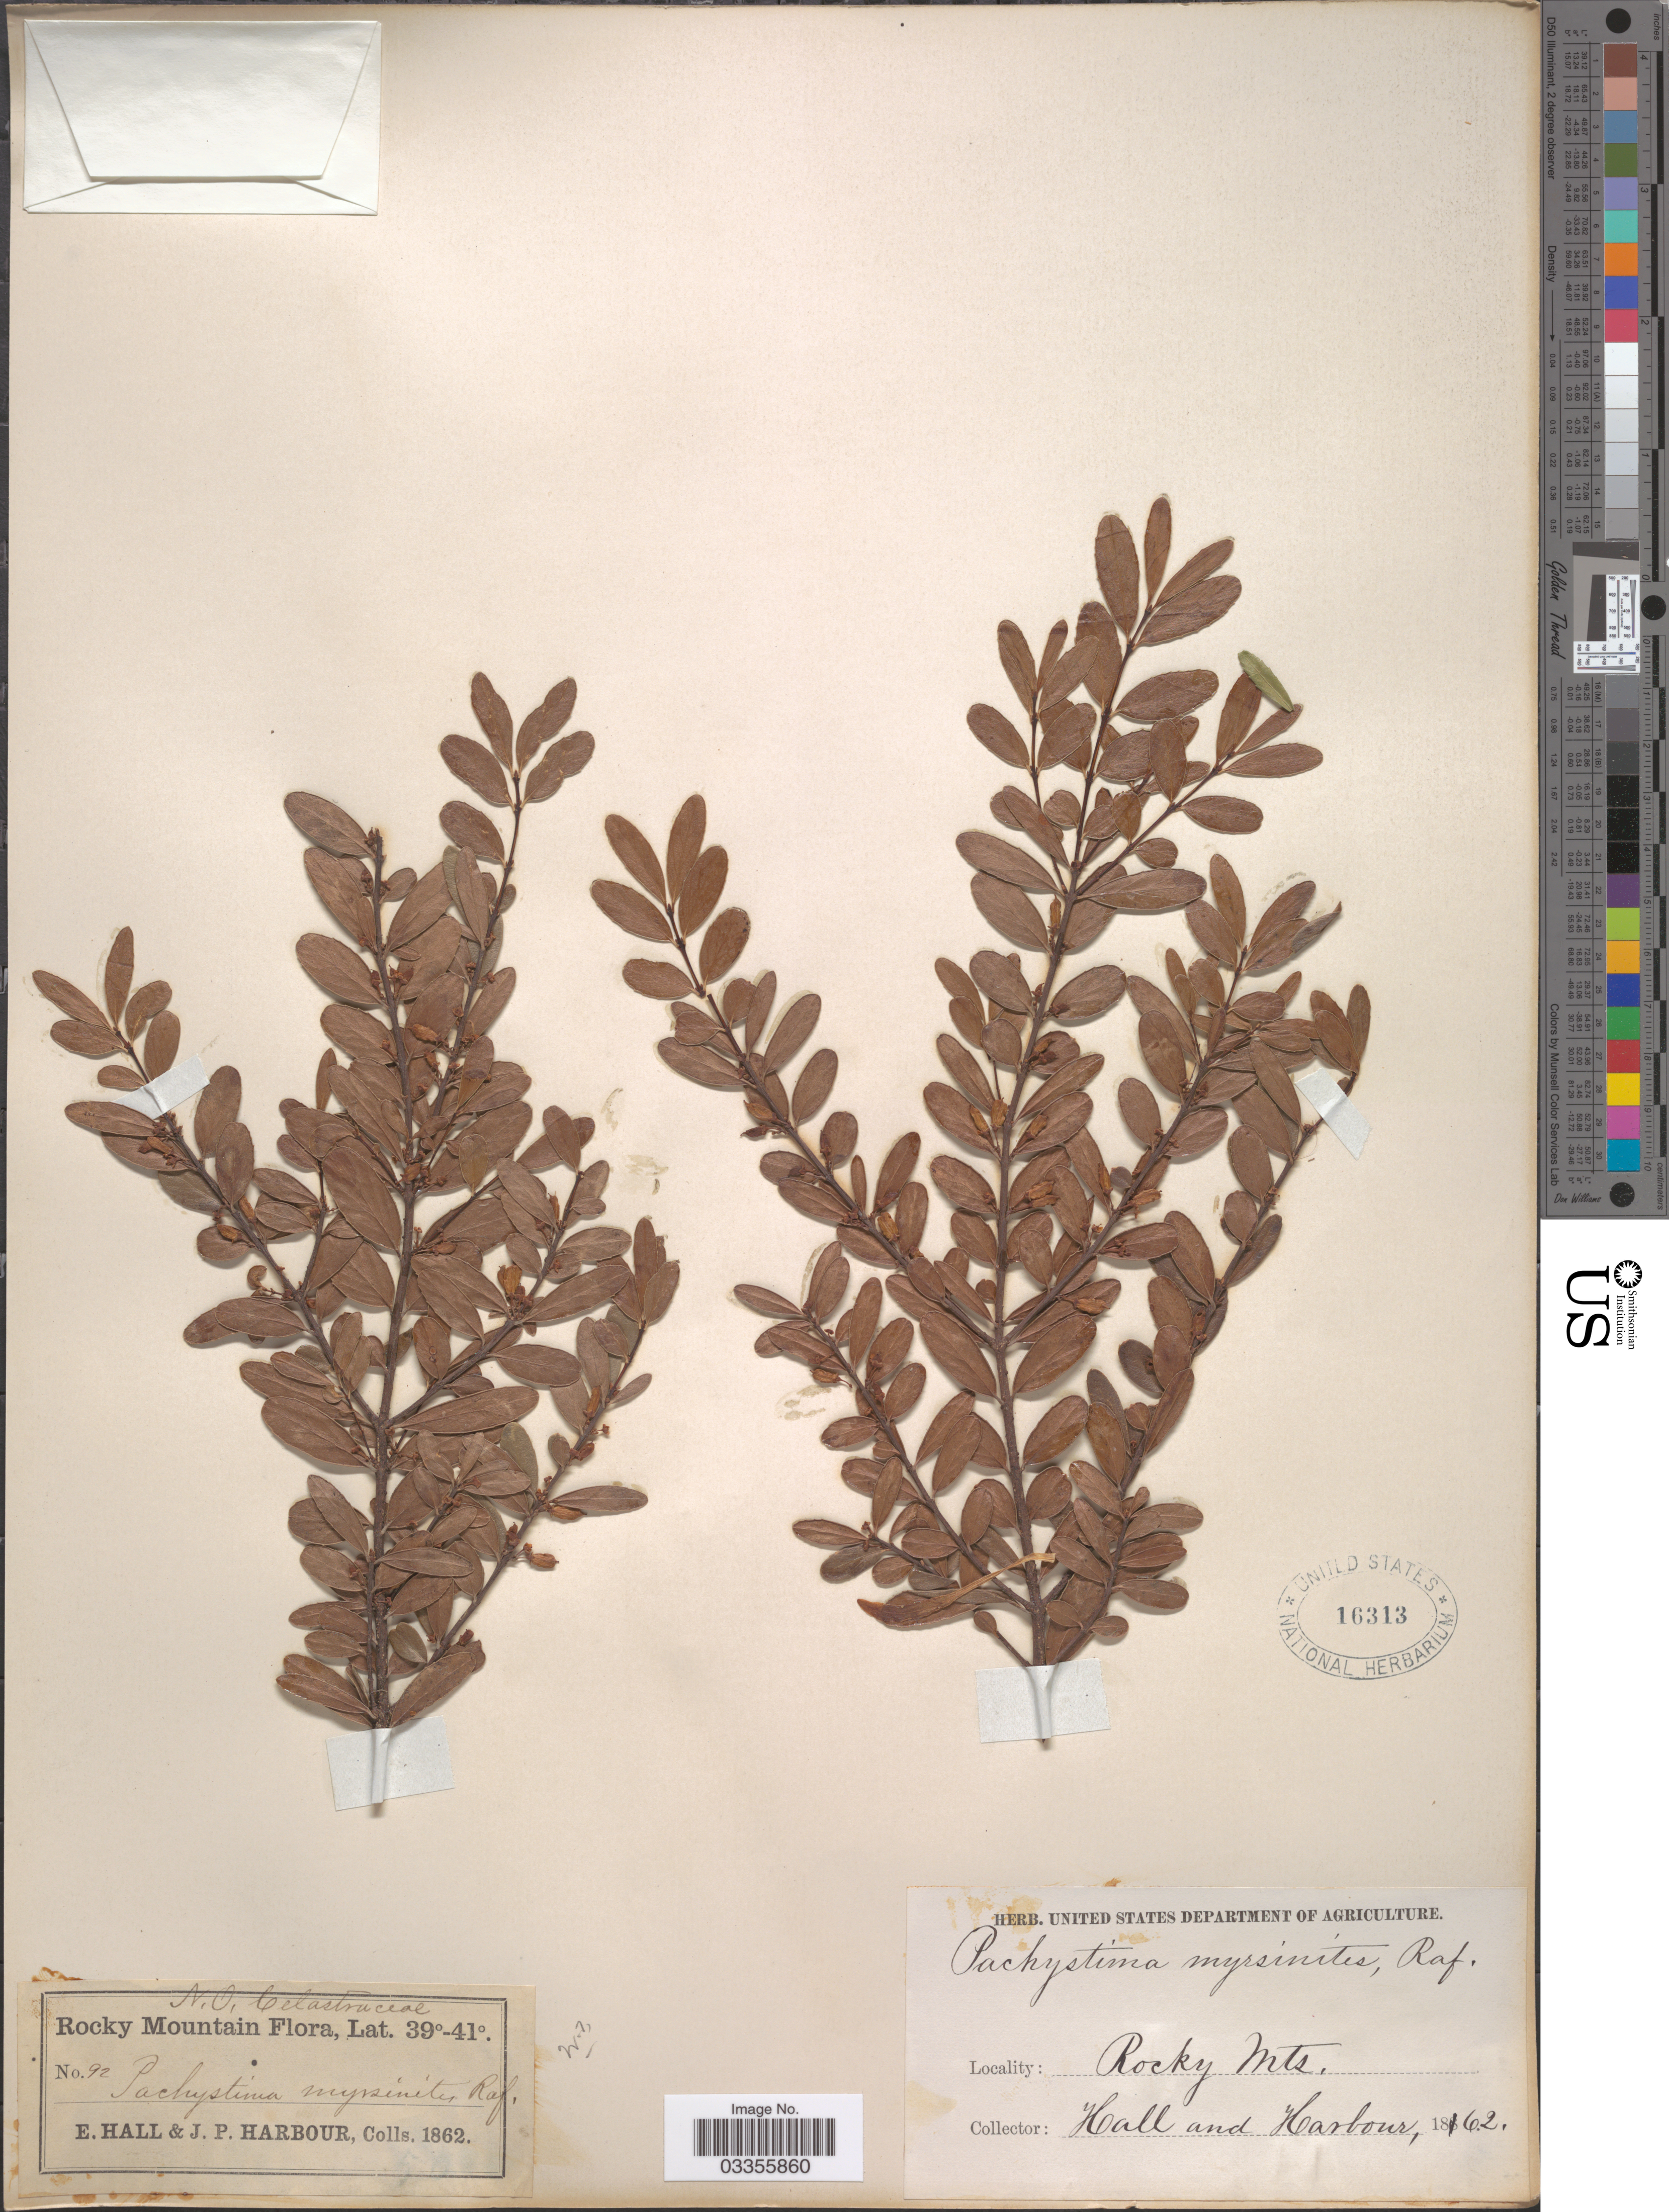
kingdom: Plantae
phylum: Tracheophyta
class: Magnoliopsida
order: Celastrales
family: Celastraceae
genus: Paxistima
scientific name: Paxistima myrsinites subsp. myrsinites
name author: (Pursh) Raf.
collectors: E. Hall & J. Harbour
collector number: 92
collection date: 1862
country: United States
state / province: Colorado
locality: Rocky Mountain.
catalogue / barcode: US 16313